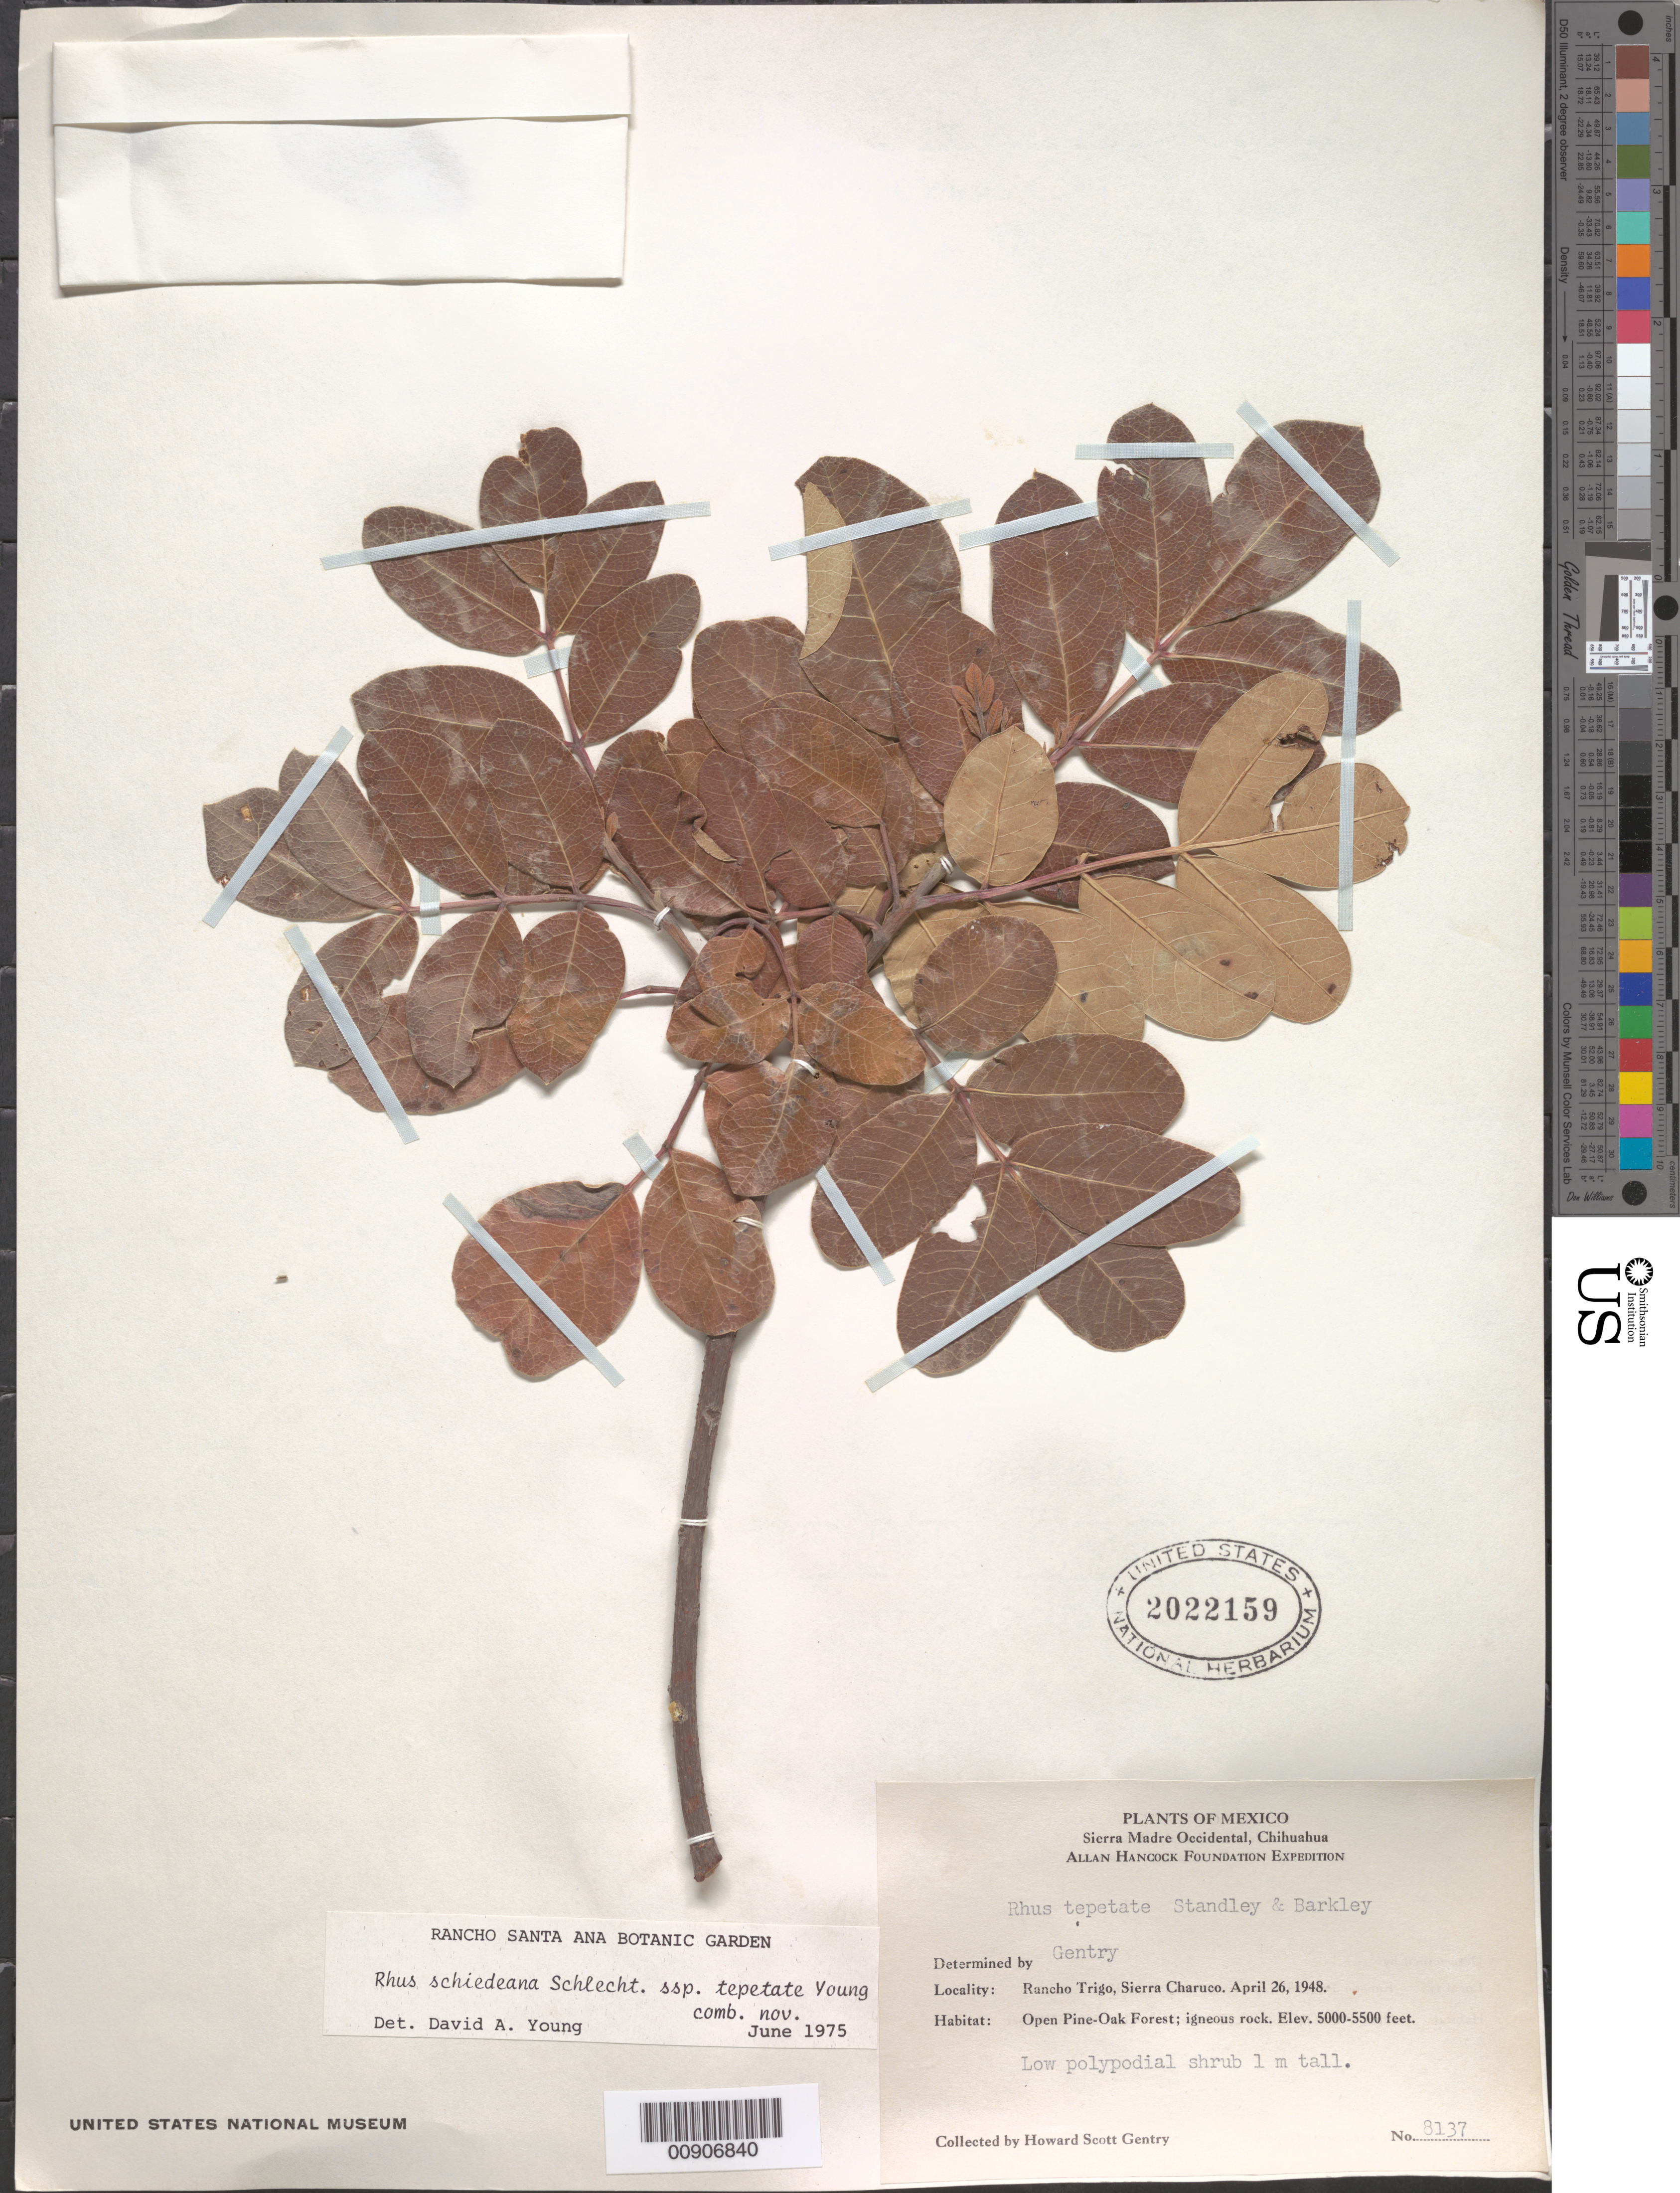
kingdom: Plantae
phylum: Tracheophyta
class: Magnoliopsida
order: Sapindales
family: Anacardiaceae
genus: Rhus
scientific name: Rhus tepetate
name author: Standl. & F.A. Barkley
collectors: H. S. Gentry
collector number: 8137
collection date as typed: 26 Apr 1948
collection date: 1948-04-26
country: Mexico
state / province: Chihuahua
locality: Chihuahua: Rancho Trigo, Sierra Charuco.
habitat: Open Pine-Oak Forest; igneous rock.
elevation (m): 1524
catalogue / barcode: US 2022159